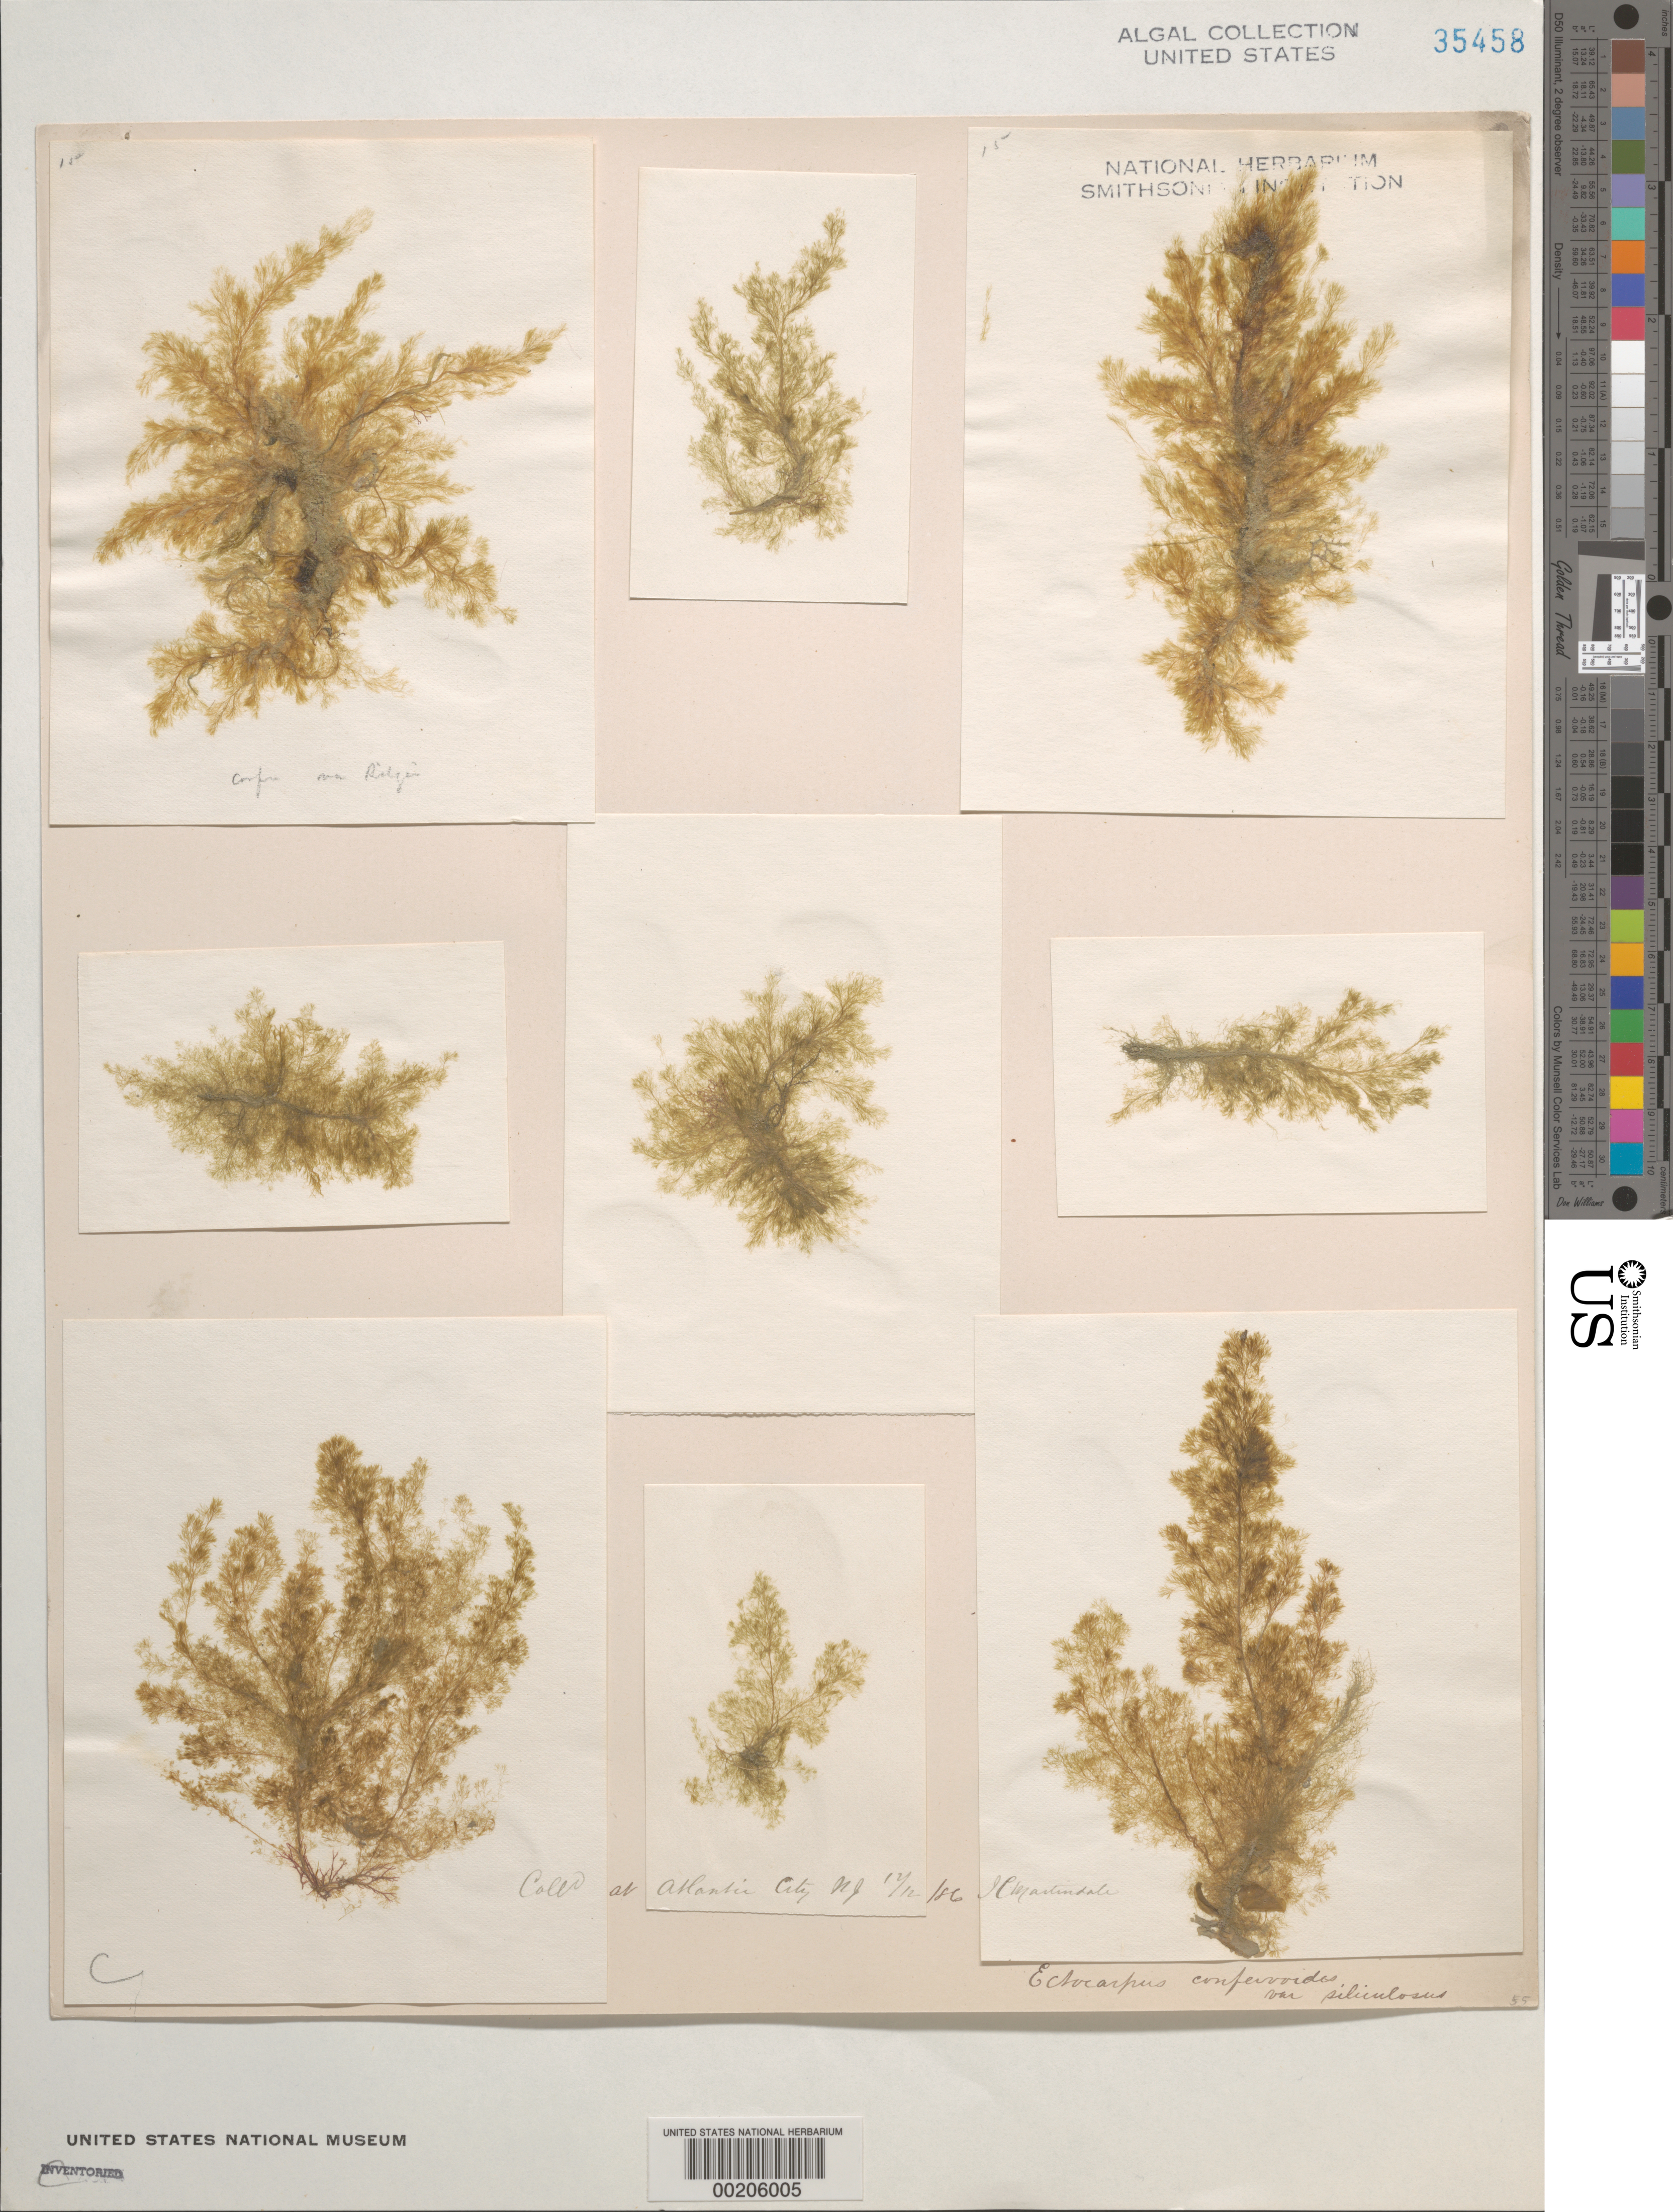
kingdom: Chromista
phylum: Ochrophyta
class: Phaeophyceae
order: Ectocarpales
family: Ectocarpaceae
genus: Ectocarpus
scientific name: Ectocarpus siliculosus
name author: (Dillwyn) Lyngbye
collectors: I. C. Martindale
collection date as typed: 12 Dec 1886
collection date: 1886-12-12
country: United States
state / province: New Jersey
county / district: Atlantic County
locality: Atlantic City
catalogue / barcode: US 35458